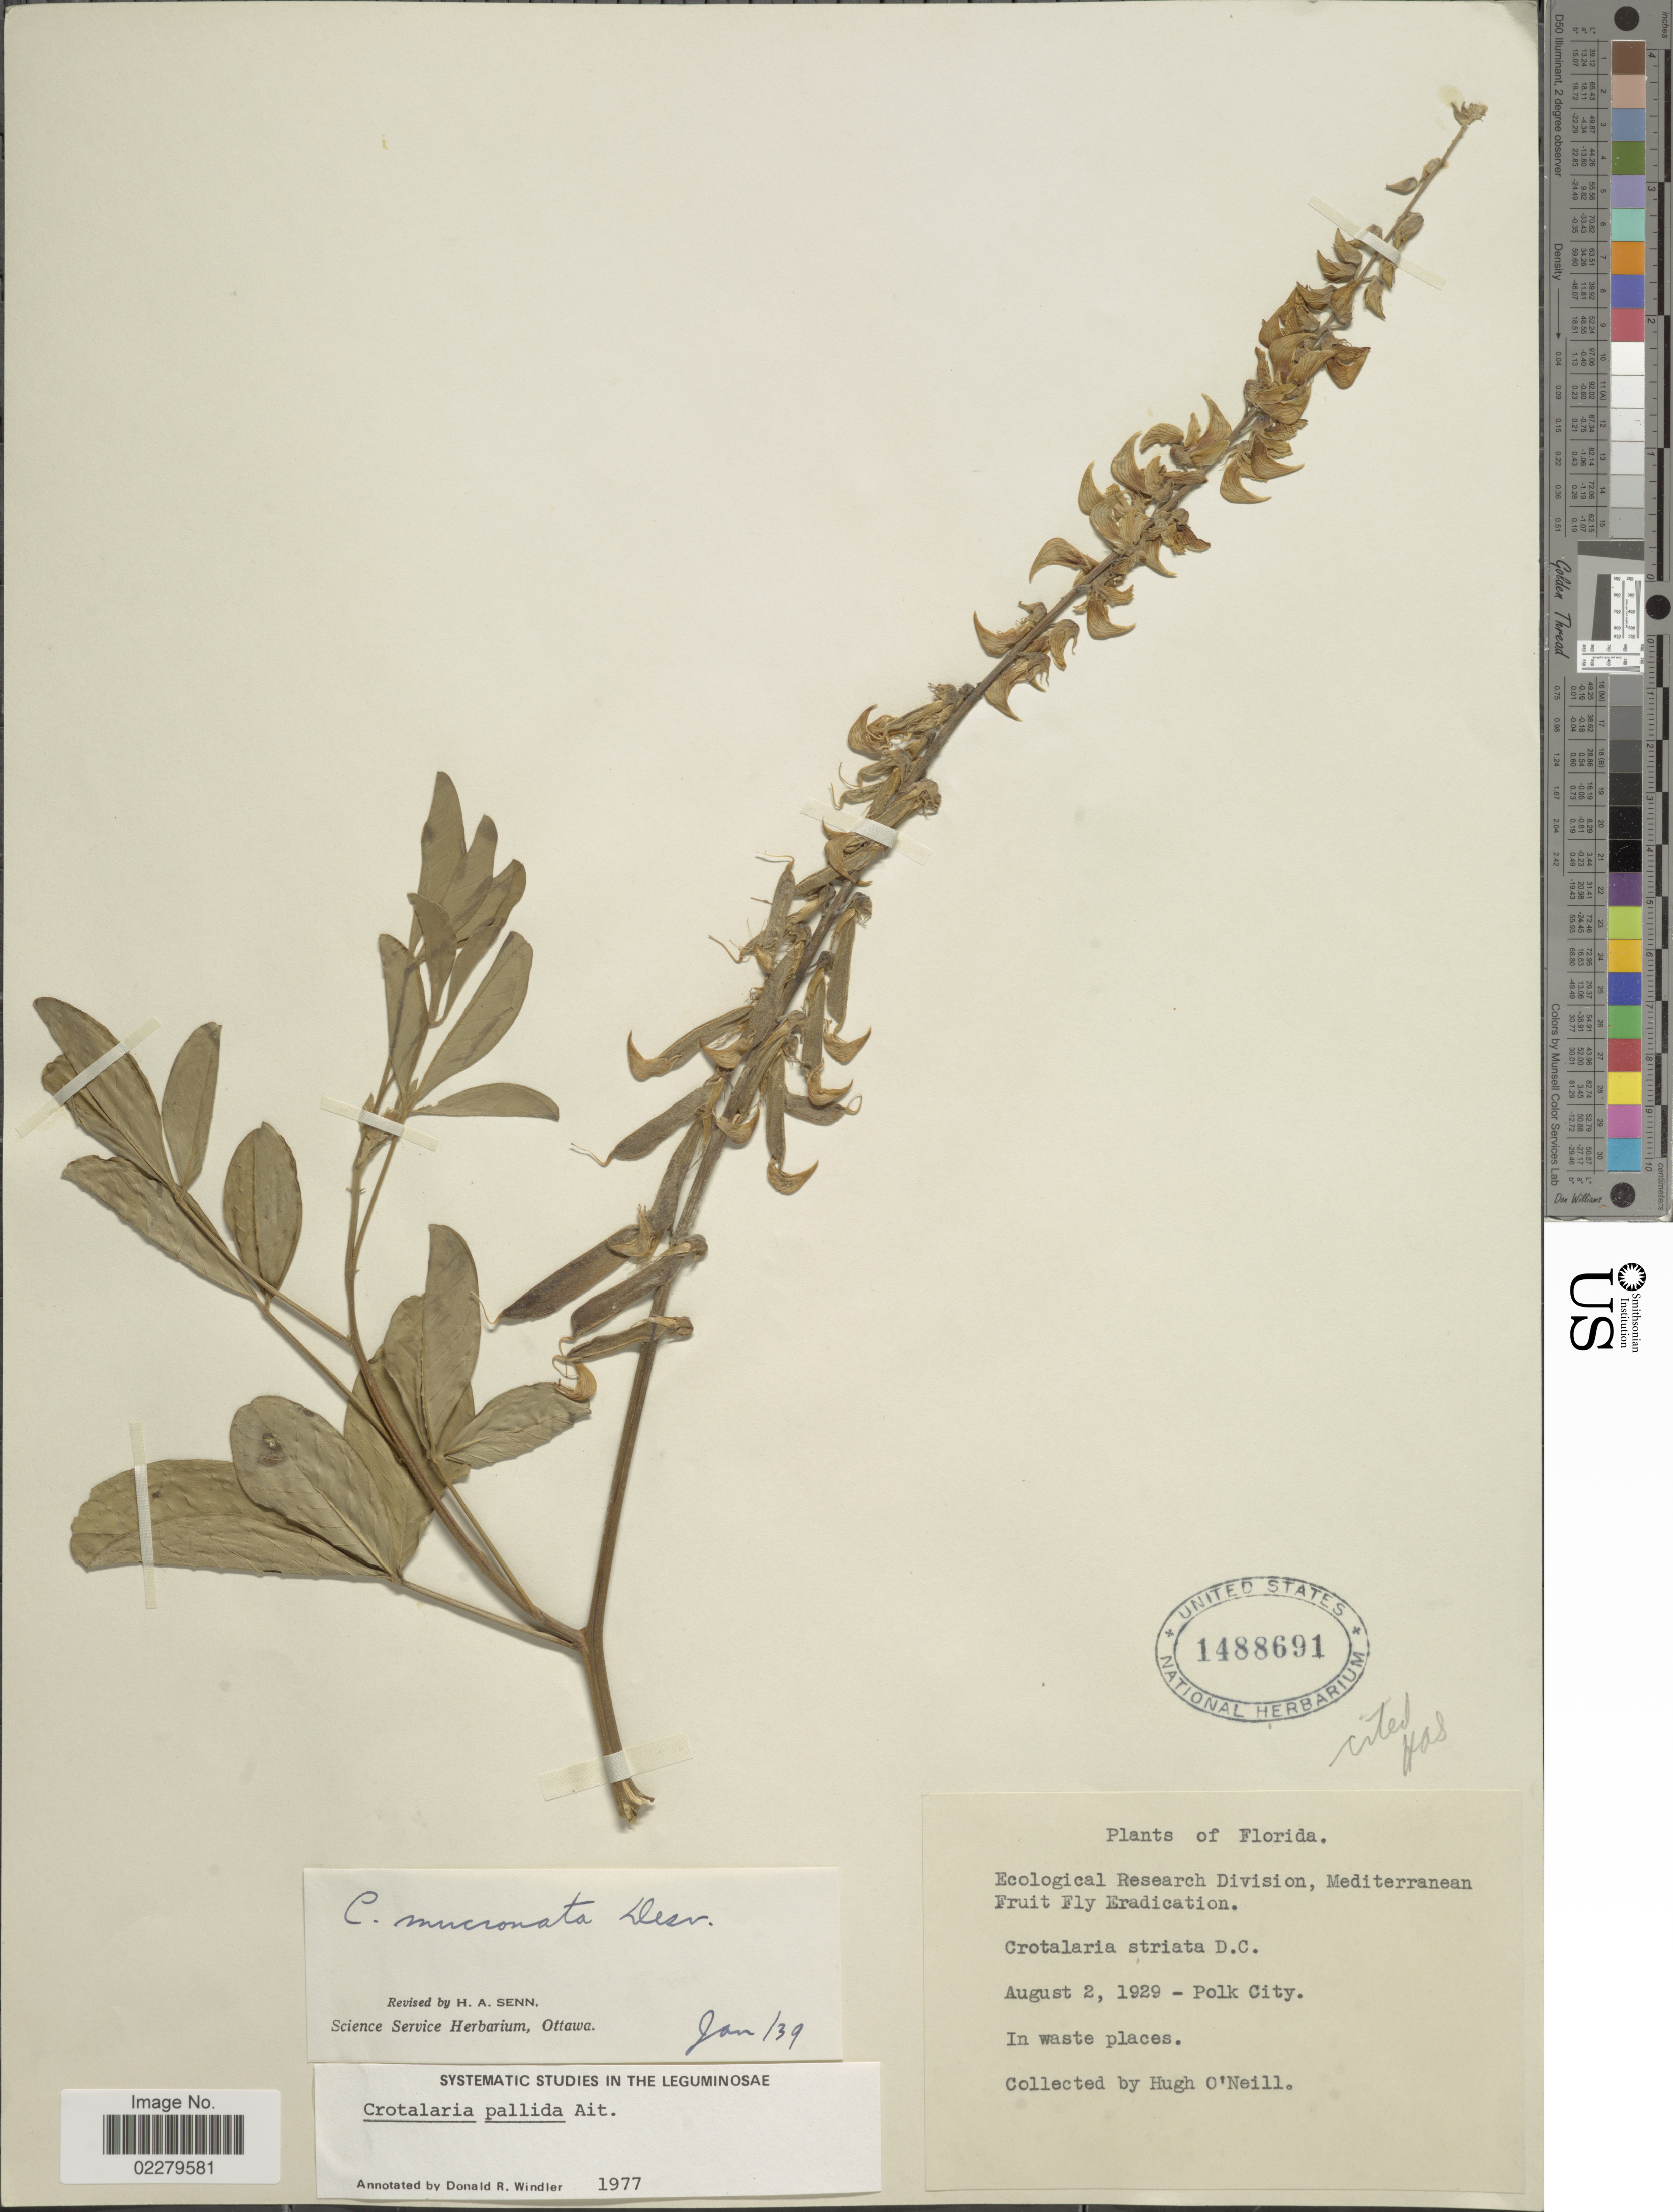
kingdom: Plantae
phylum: Tracheophyta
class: Magnoliopsida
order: Fabales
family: Fabaceae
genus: Crotalaria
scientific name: Crotalaria pallida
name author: Aiton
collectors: H. O'Neill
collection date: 1929-08-02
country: United States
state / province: Florida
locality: Polk City. In waste places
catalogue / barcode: US 1488691